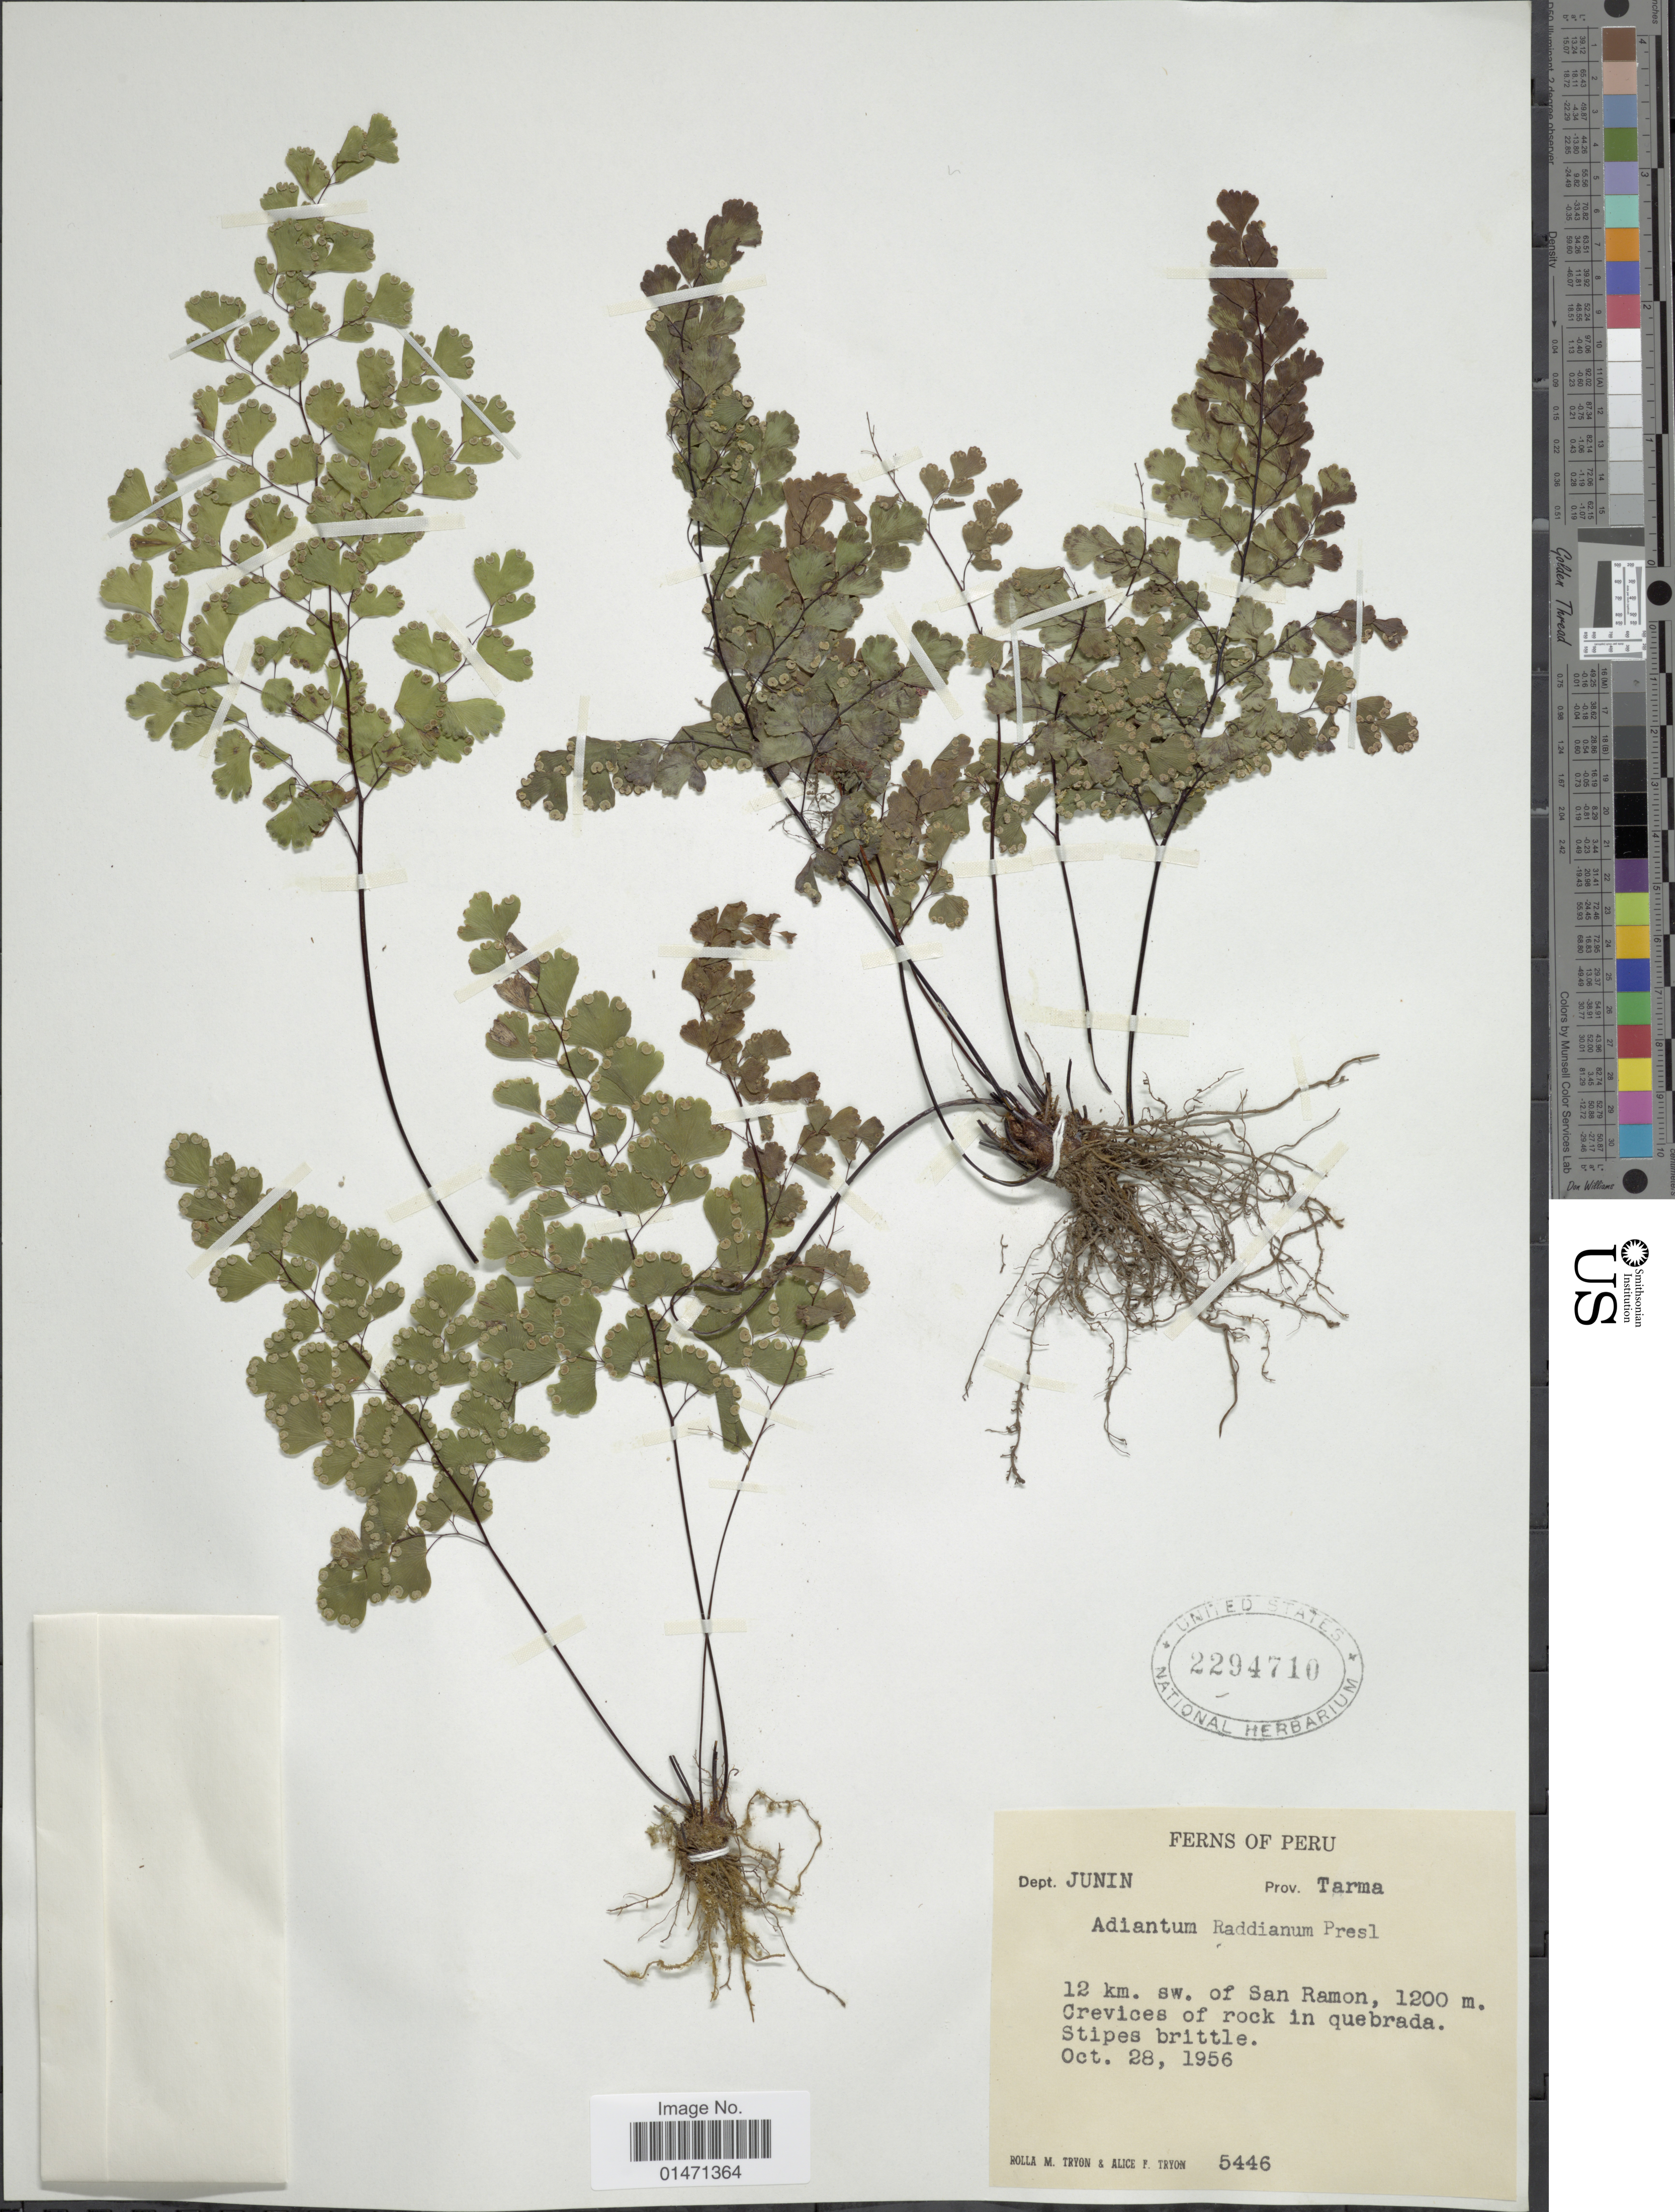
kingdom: Plantae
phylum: Tracheophyta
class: Polypodiopsida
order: Polypodiales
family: Pteridaceae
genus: Adiantum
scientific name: Adiantum raddianum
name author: C. Presl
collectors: R. M. Tryon & A. F. Tryon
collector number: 5446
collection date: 1956-10-28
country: Peru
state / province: Junín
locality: Dept. Junin, Prov. Tarma, 12km SW. of San Ramon, crevices of rock in quebrada, stipes brittle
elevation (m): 1200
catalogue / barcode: US 2294710